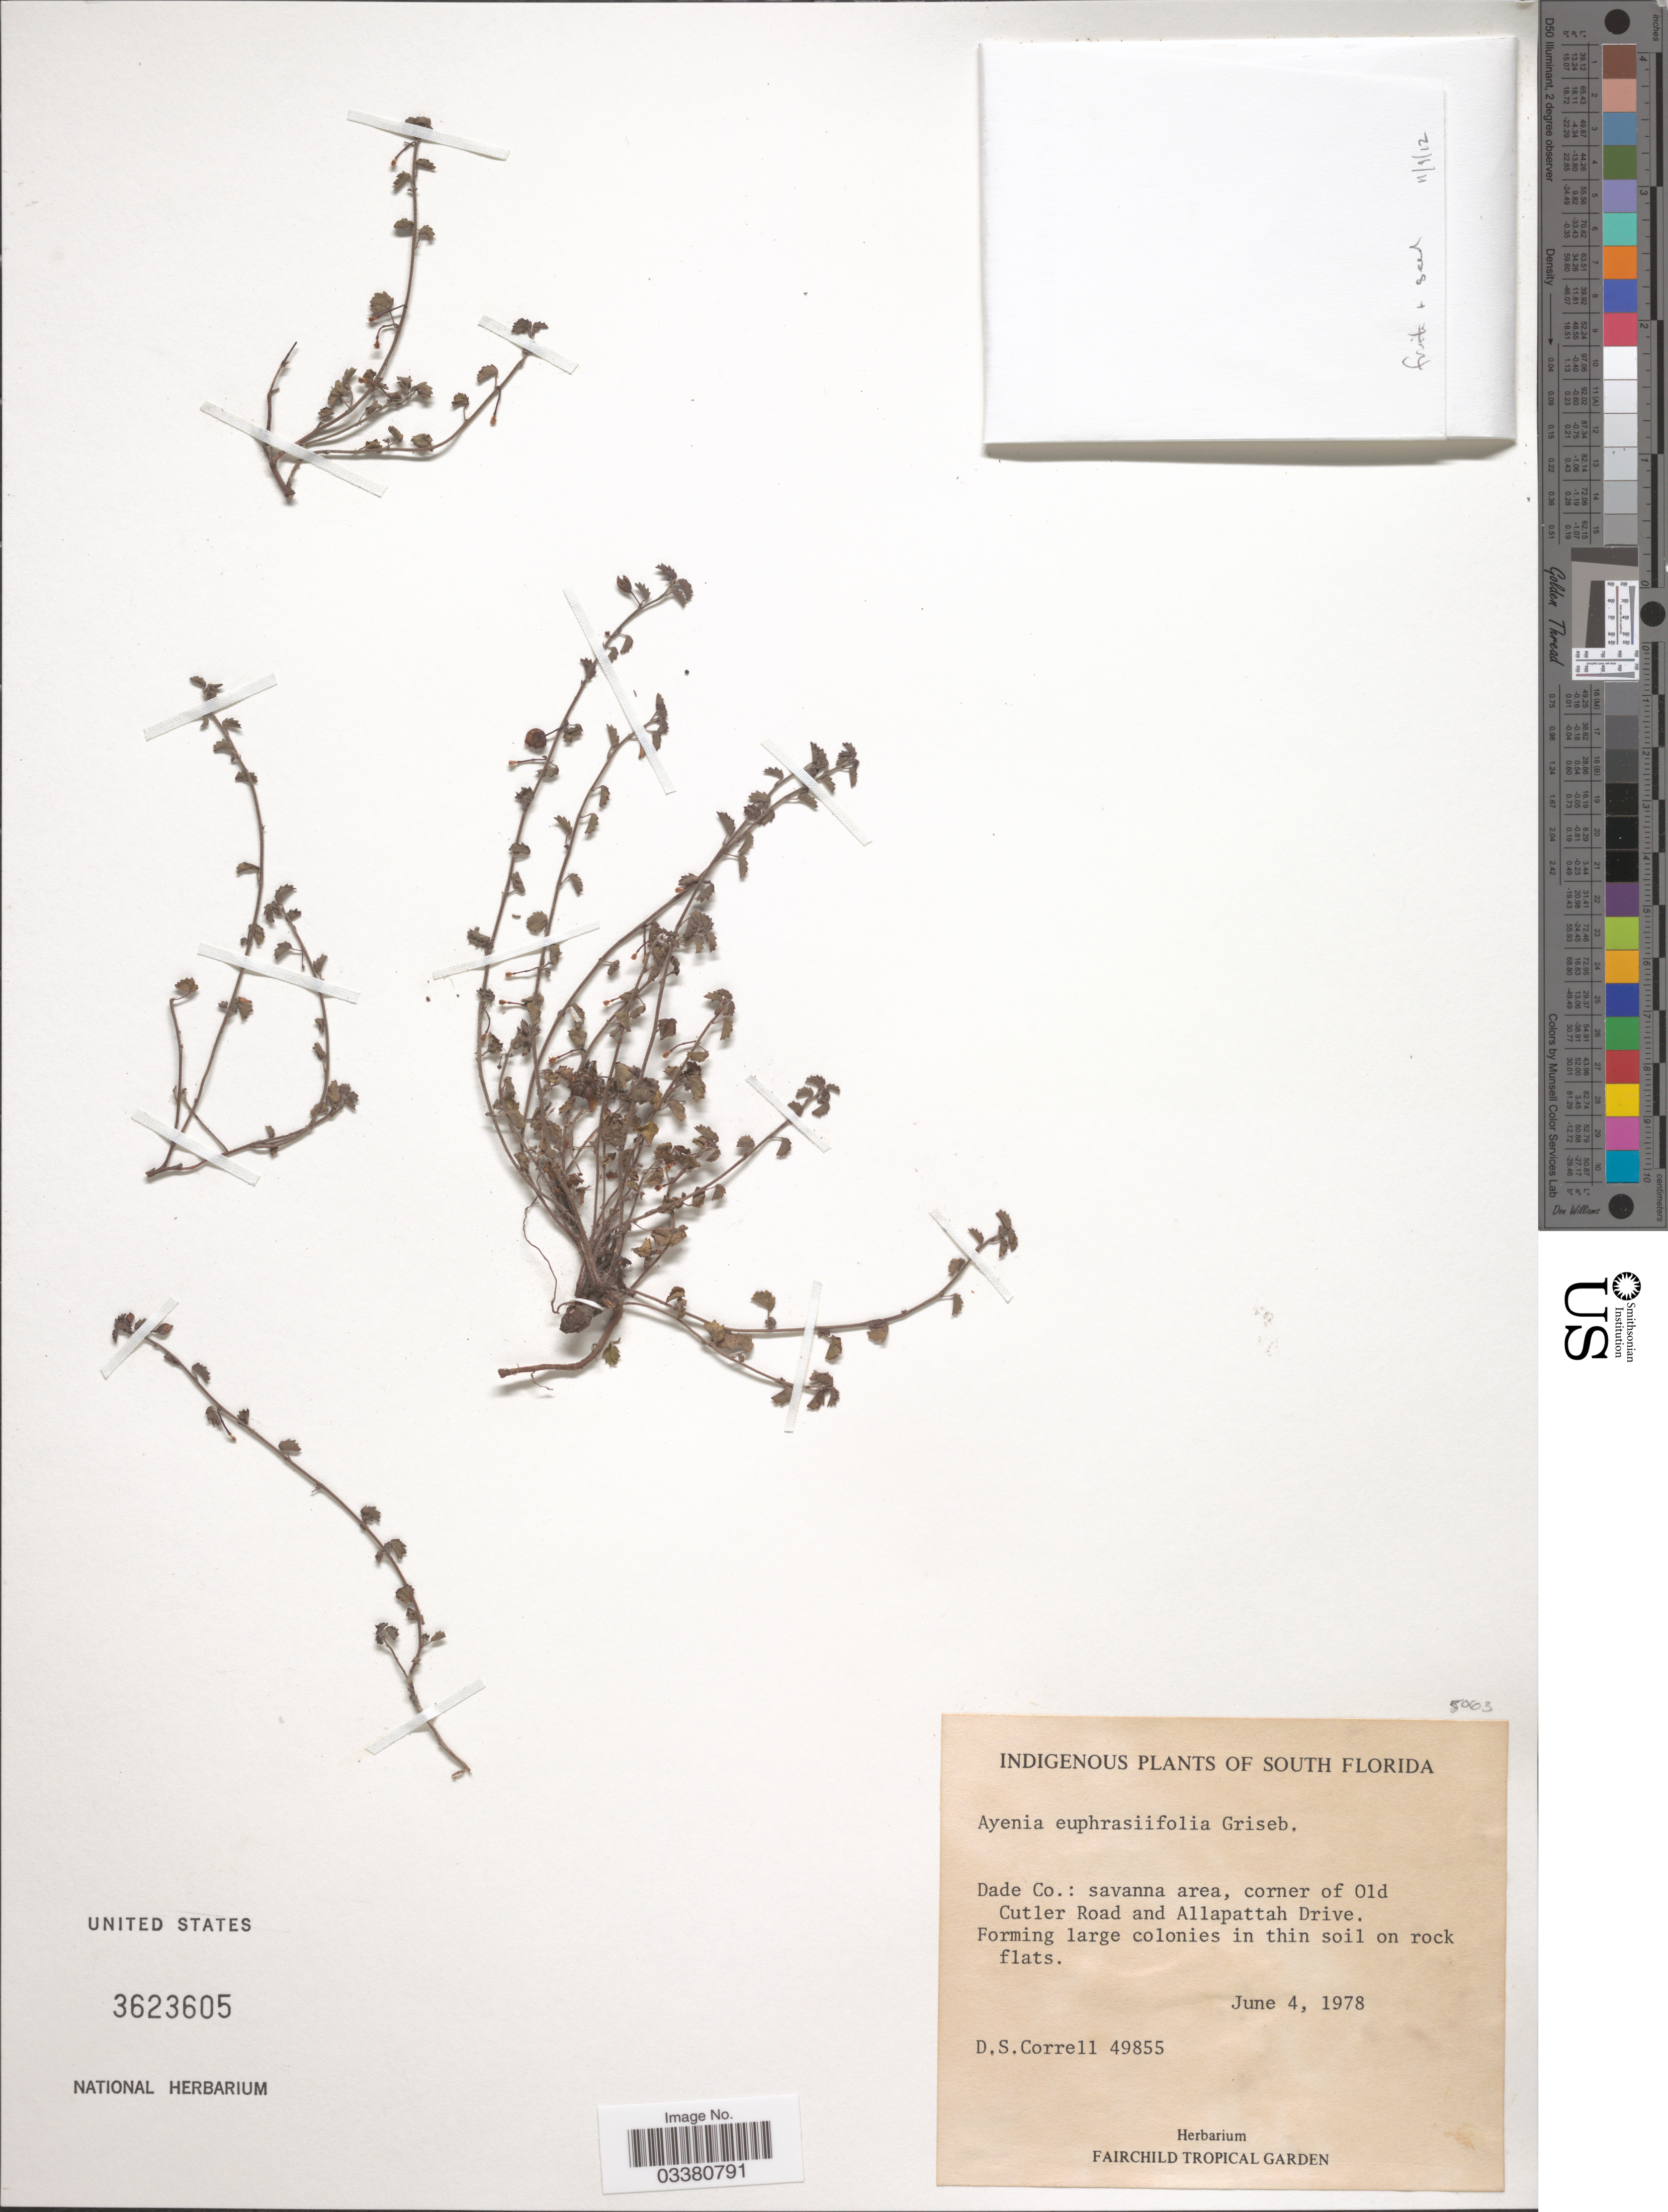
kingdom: Plantae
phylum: Tracheophyta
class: Magnoliopsida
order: Malvales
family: Malvaceae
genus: Ayenia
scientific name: Ayenia euphrasiifolia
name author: Griseb.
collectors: D. S. Correll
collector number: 49855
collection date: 1978-06-04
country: United States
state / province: Florida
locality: South Florida. Dade Co.: savanna area, corner of Old Cutler Road and Allapattah Drive.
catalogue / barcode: US 3623605